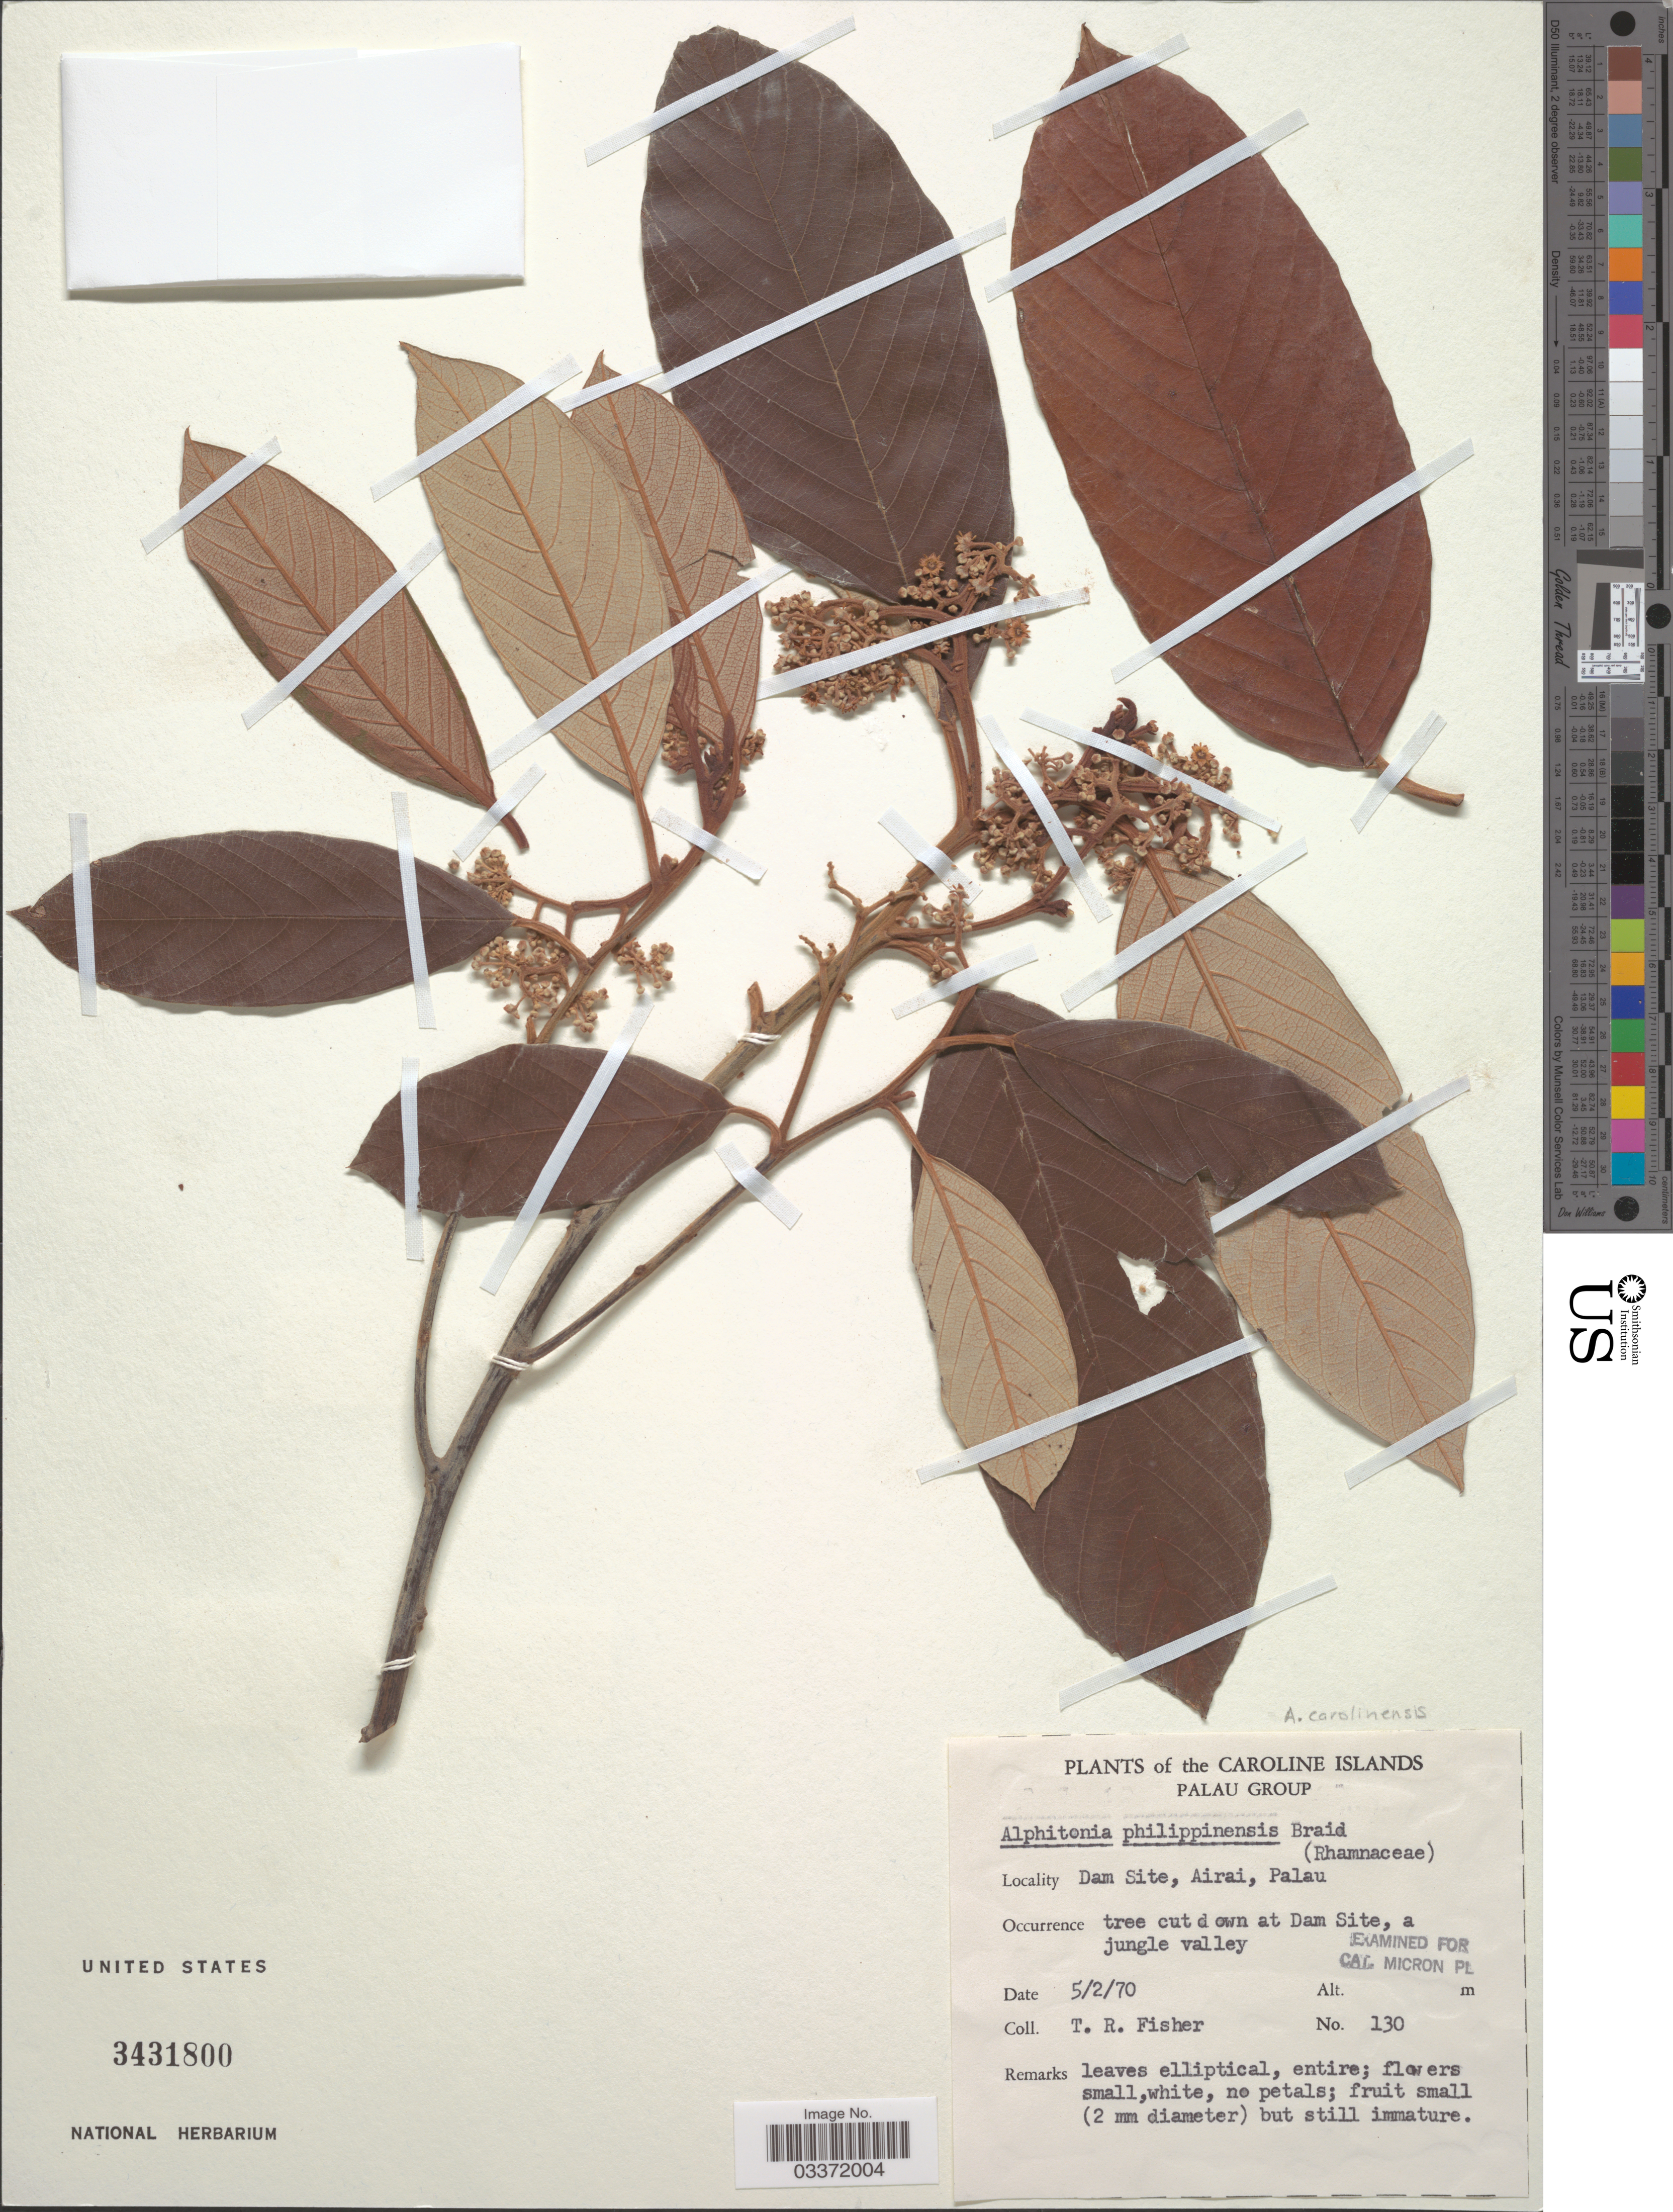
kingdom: Plantae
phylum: Tracheophyta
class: Magnoliopsida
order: Rosales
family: Rhamnaceae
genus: Alphitonia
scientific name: Alphitonia carolinensis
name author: Hosok.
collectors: T. R. Fisher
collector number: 130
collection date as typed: Transcribed d/m/y: 5/2/70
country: Palau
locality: The Caroline Islands. Palau Group. Dam Site, Airai, Palau. Tree cut down at Dam Site, a jungle valley.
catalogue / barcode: US 3431800